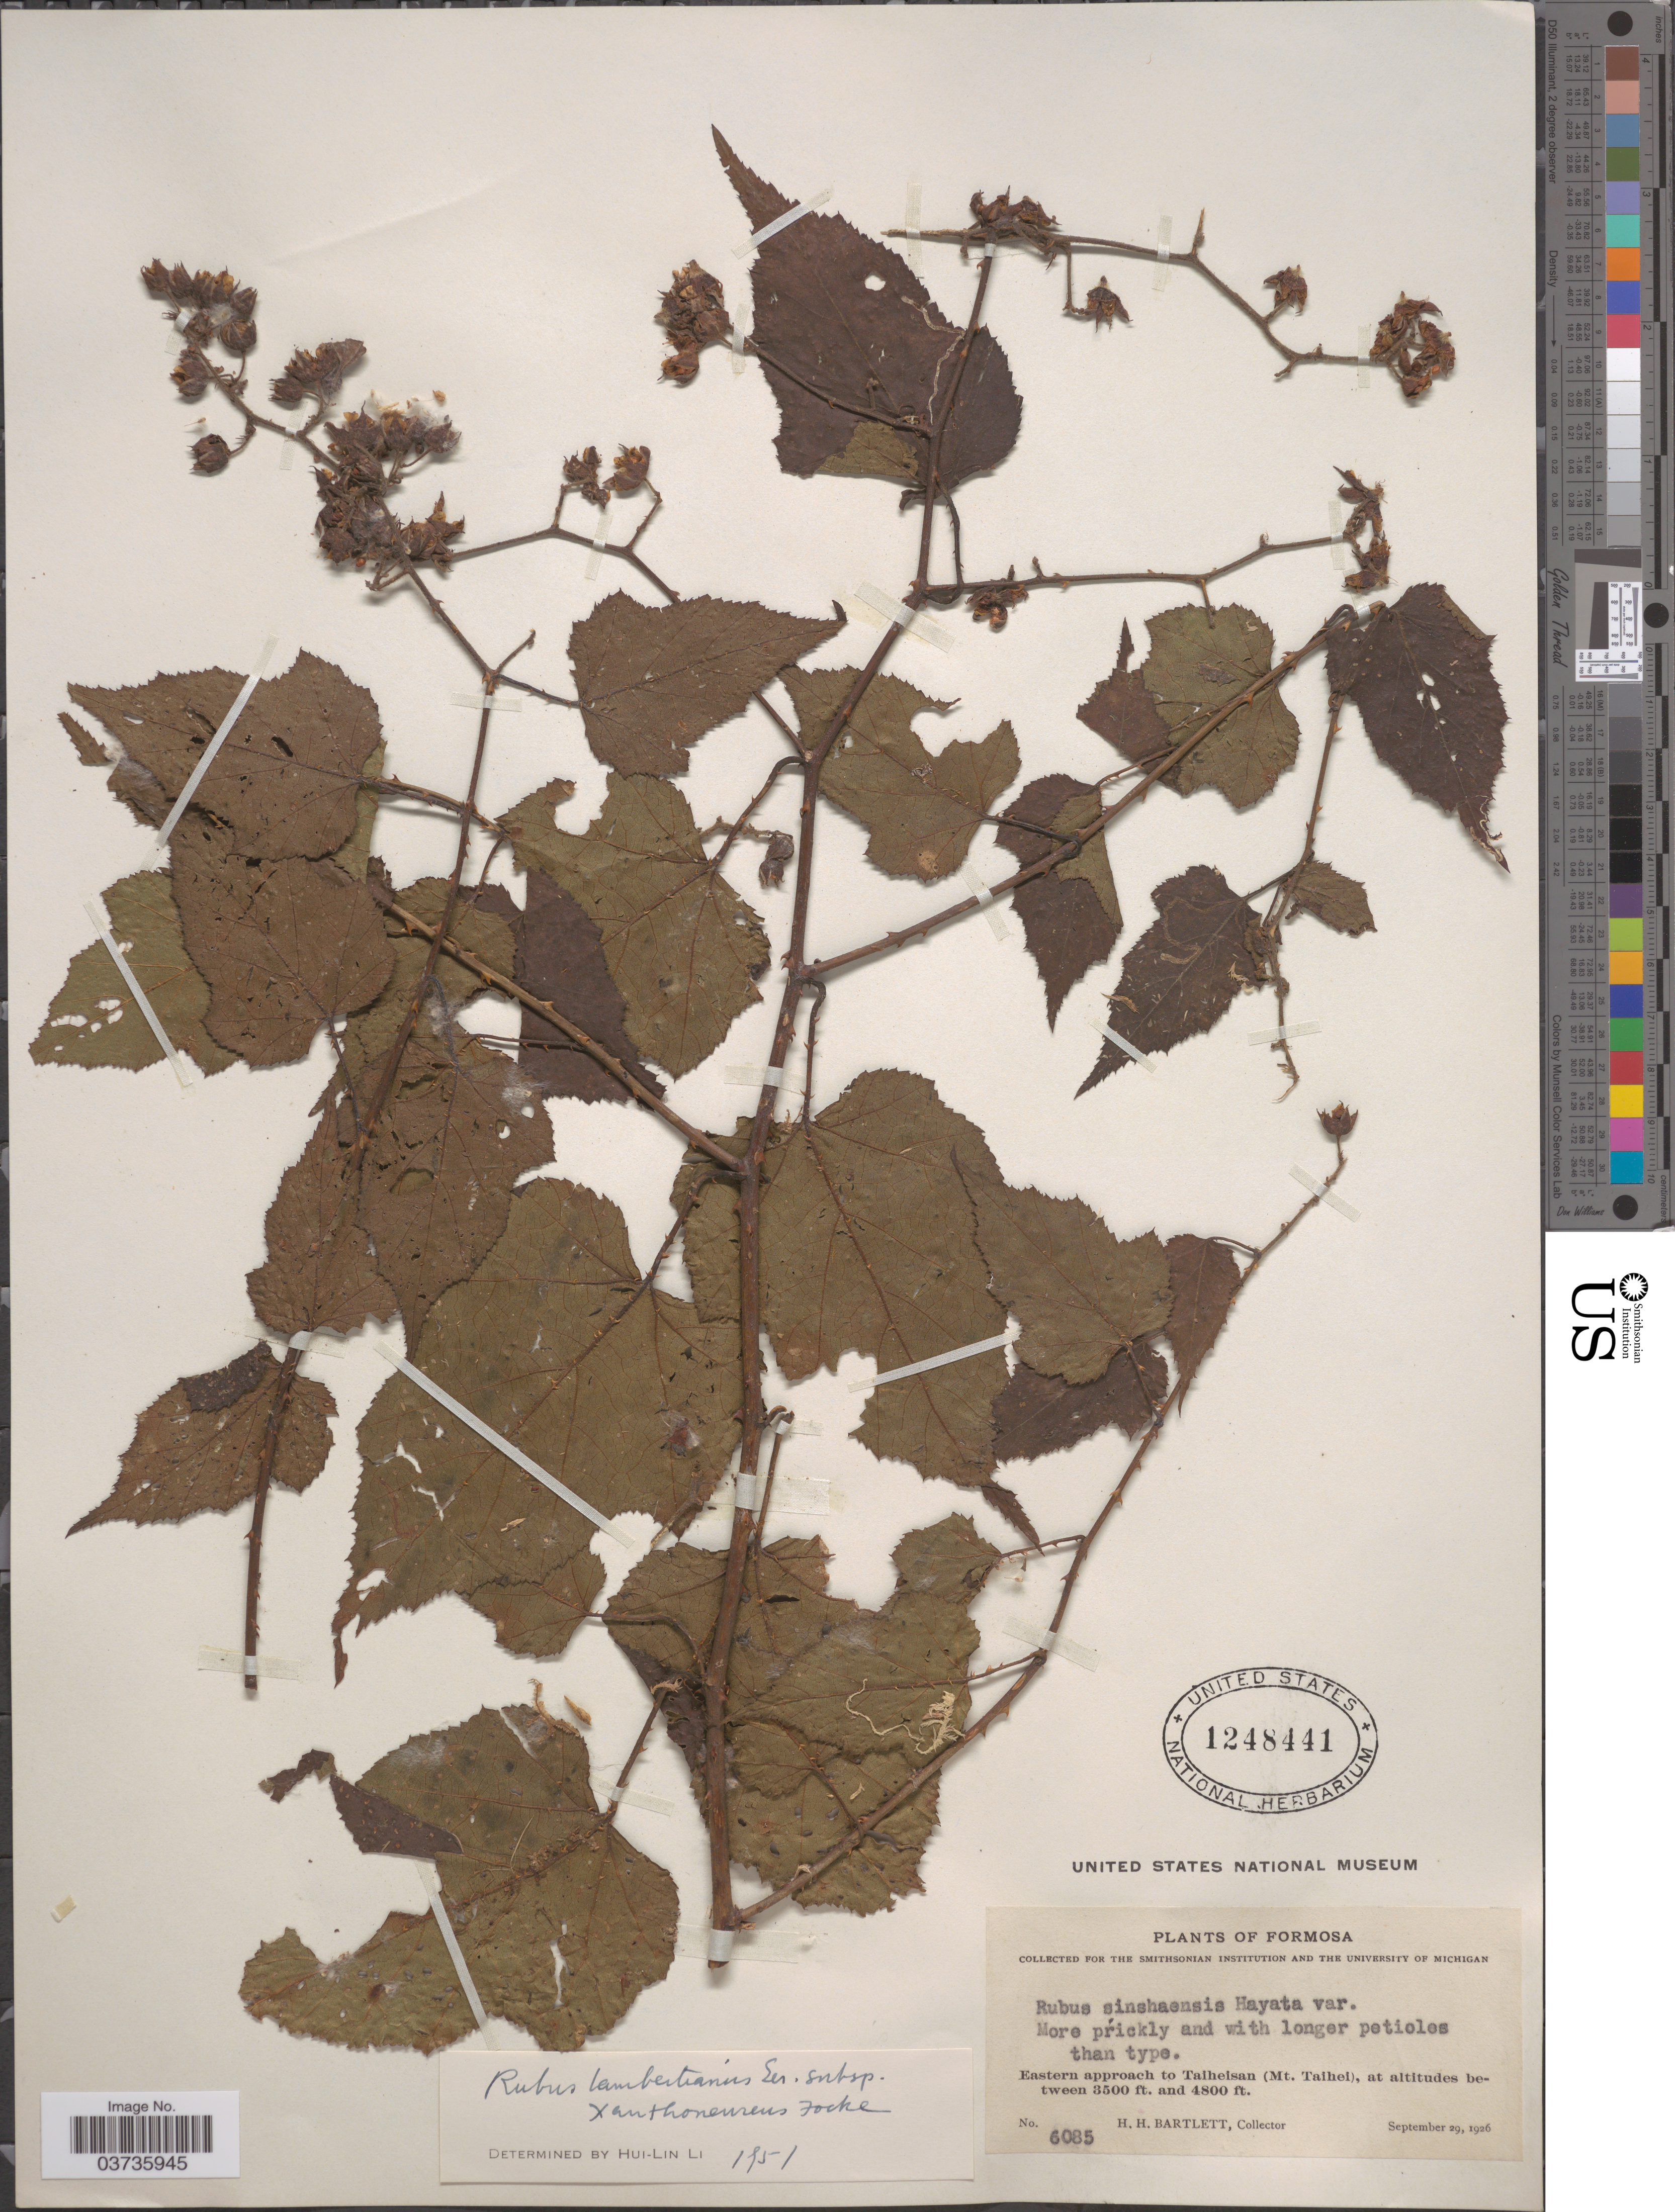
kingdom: Plantae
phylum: Tracheophyta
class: Magnoliopsida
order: Rosales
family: Rosaceae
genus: Rubus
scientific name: Rubus lambertianus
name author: Ser.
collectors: H. H. Bartlett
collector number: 6085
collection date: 1926-09-29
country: Taiwan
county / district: Yilan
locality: Formosa. Eastern approach to Taiheisan (Mt. Taihei).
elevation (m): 1067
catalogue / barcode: US 1248441